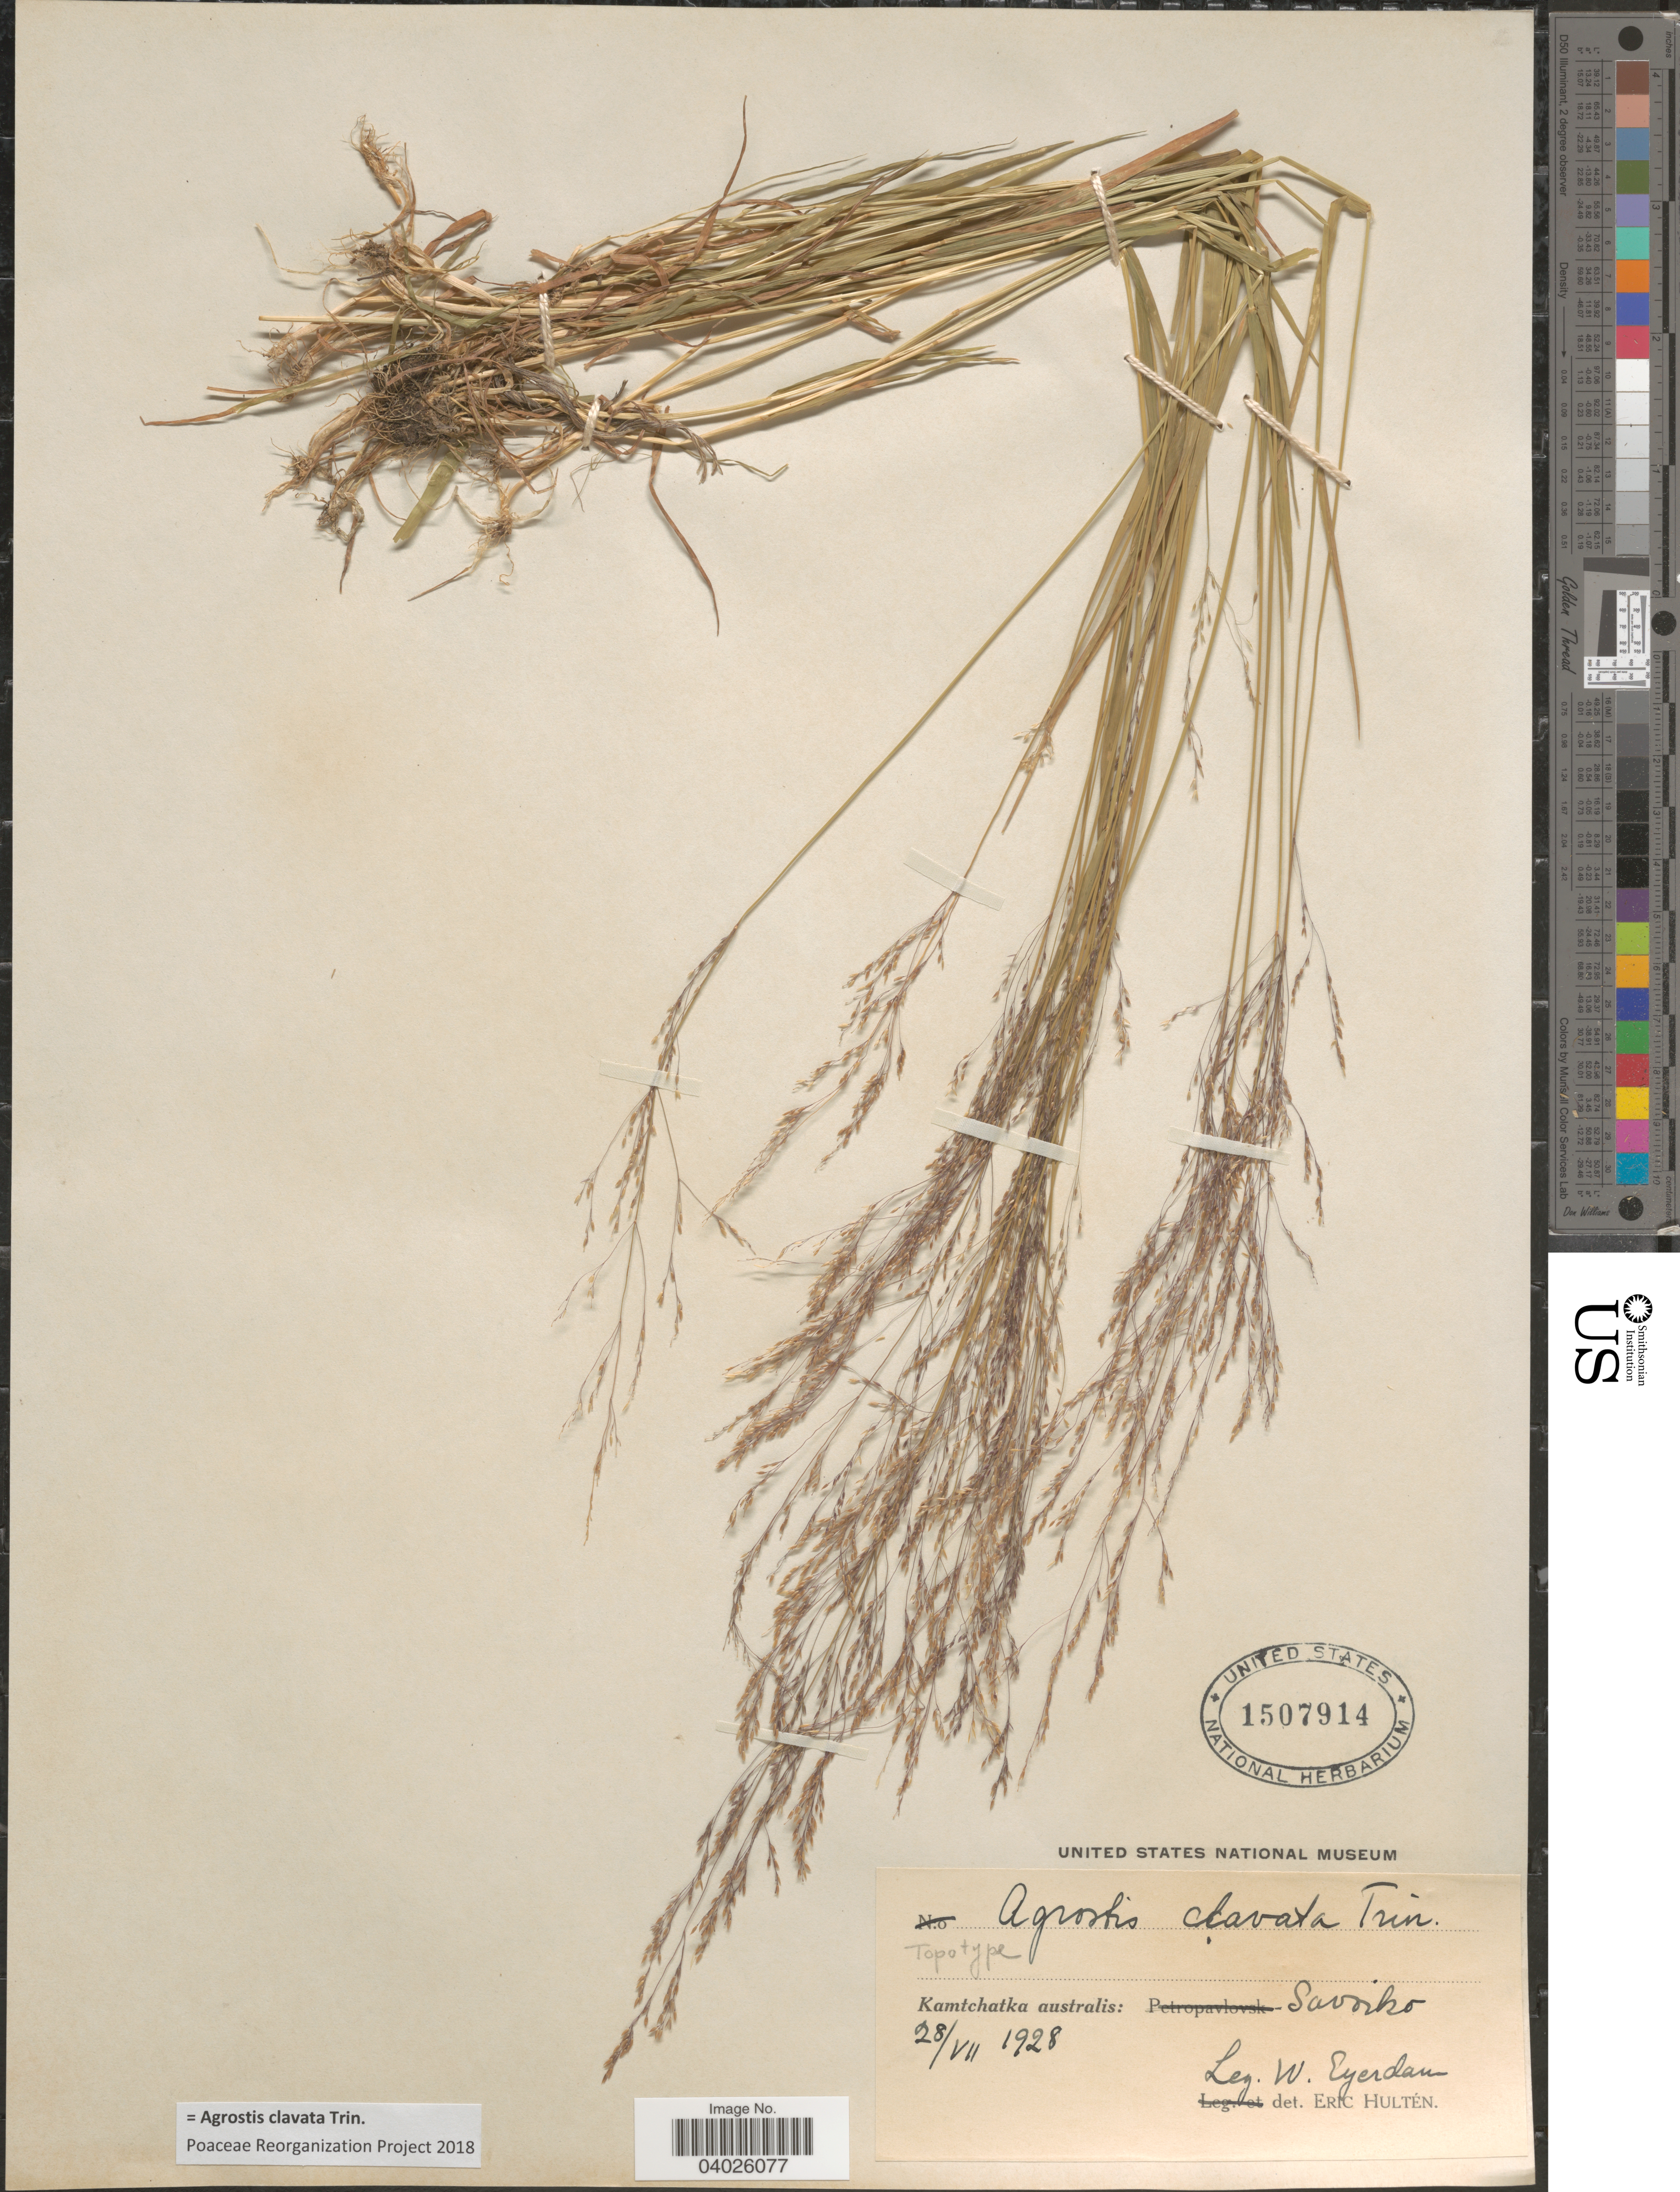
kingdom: Plantae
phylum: Tracheophyta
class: Liliopsida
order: Poales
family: Poaceae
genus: Agrostis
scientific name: Agrostis clavata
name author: Trin.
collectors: W. J. Eyerdam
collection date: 1928-07-28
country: Russian Federation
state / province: Kamchatka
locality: Kamtchatka australis: Savoiko.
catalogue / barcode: US 1507914